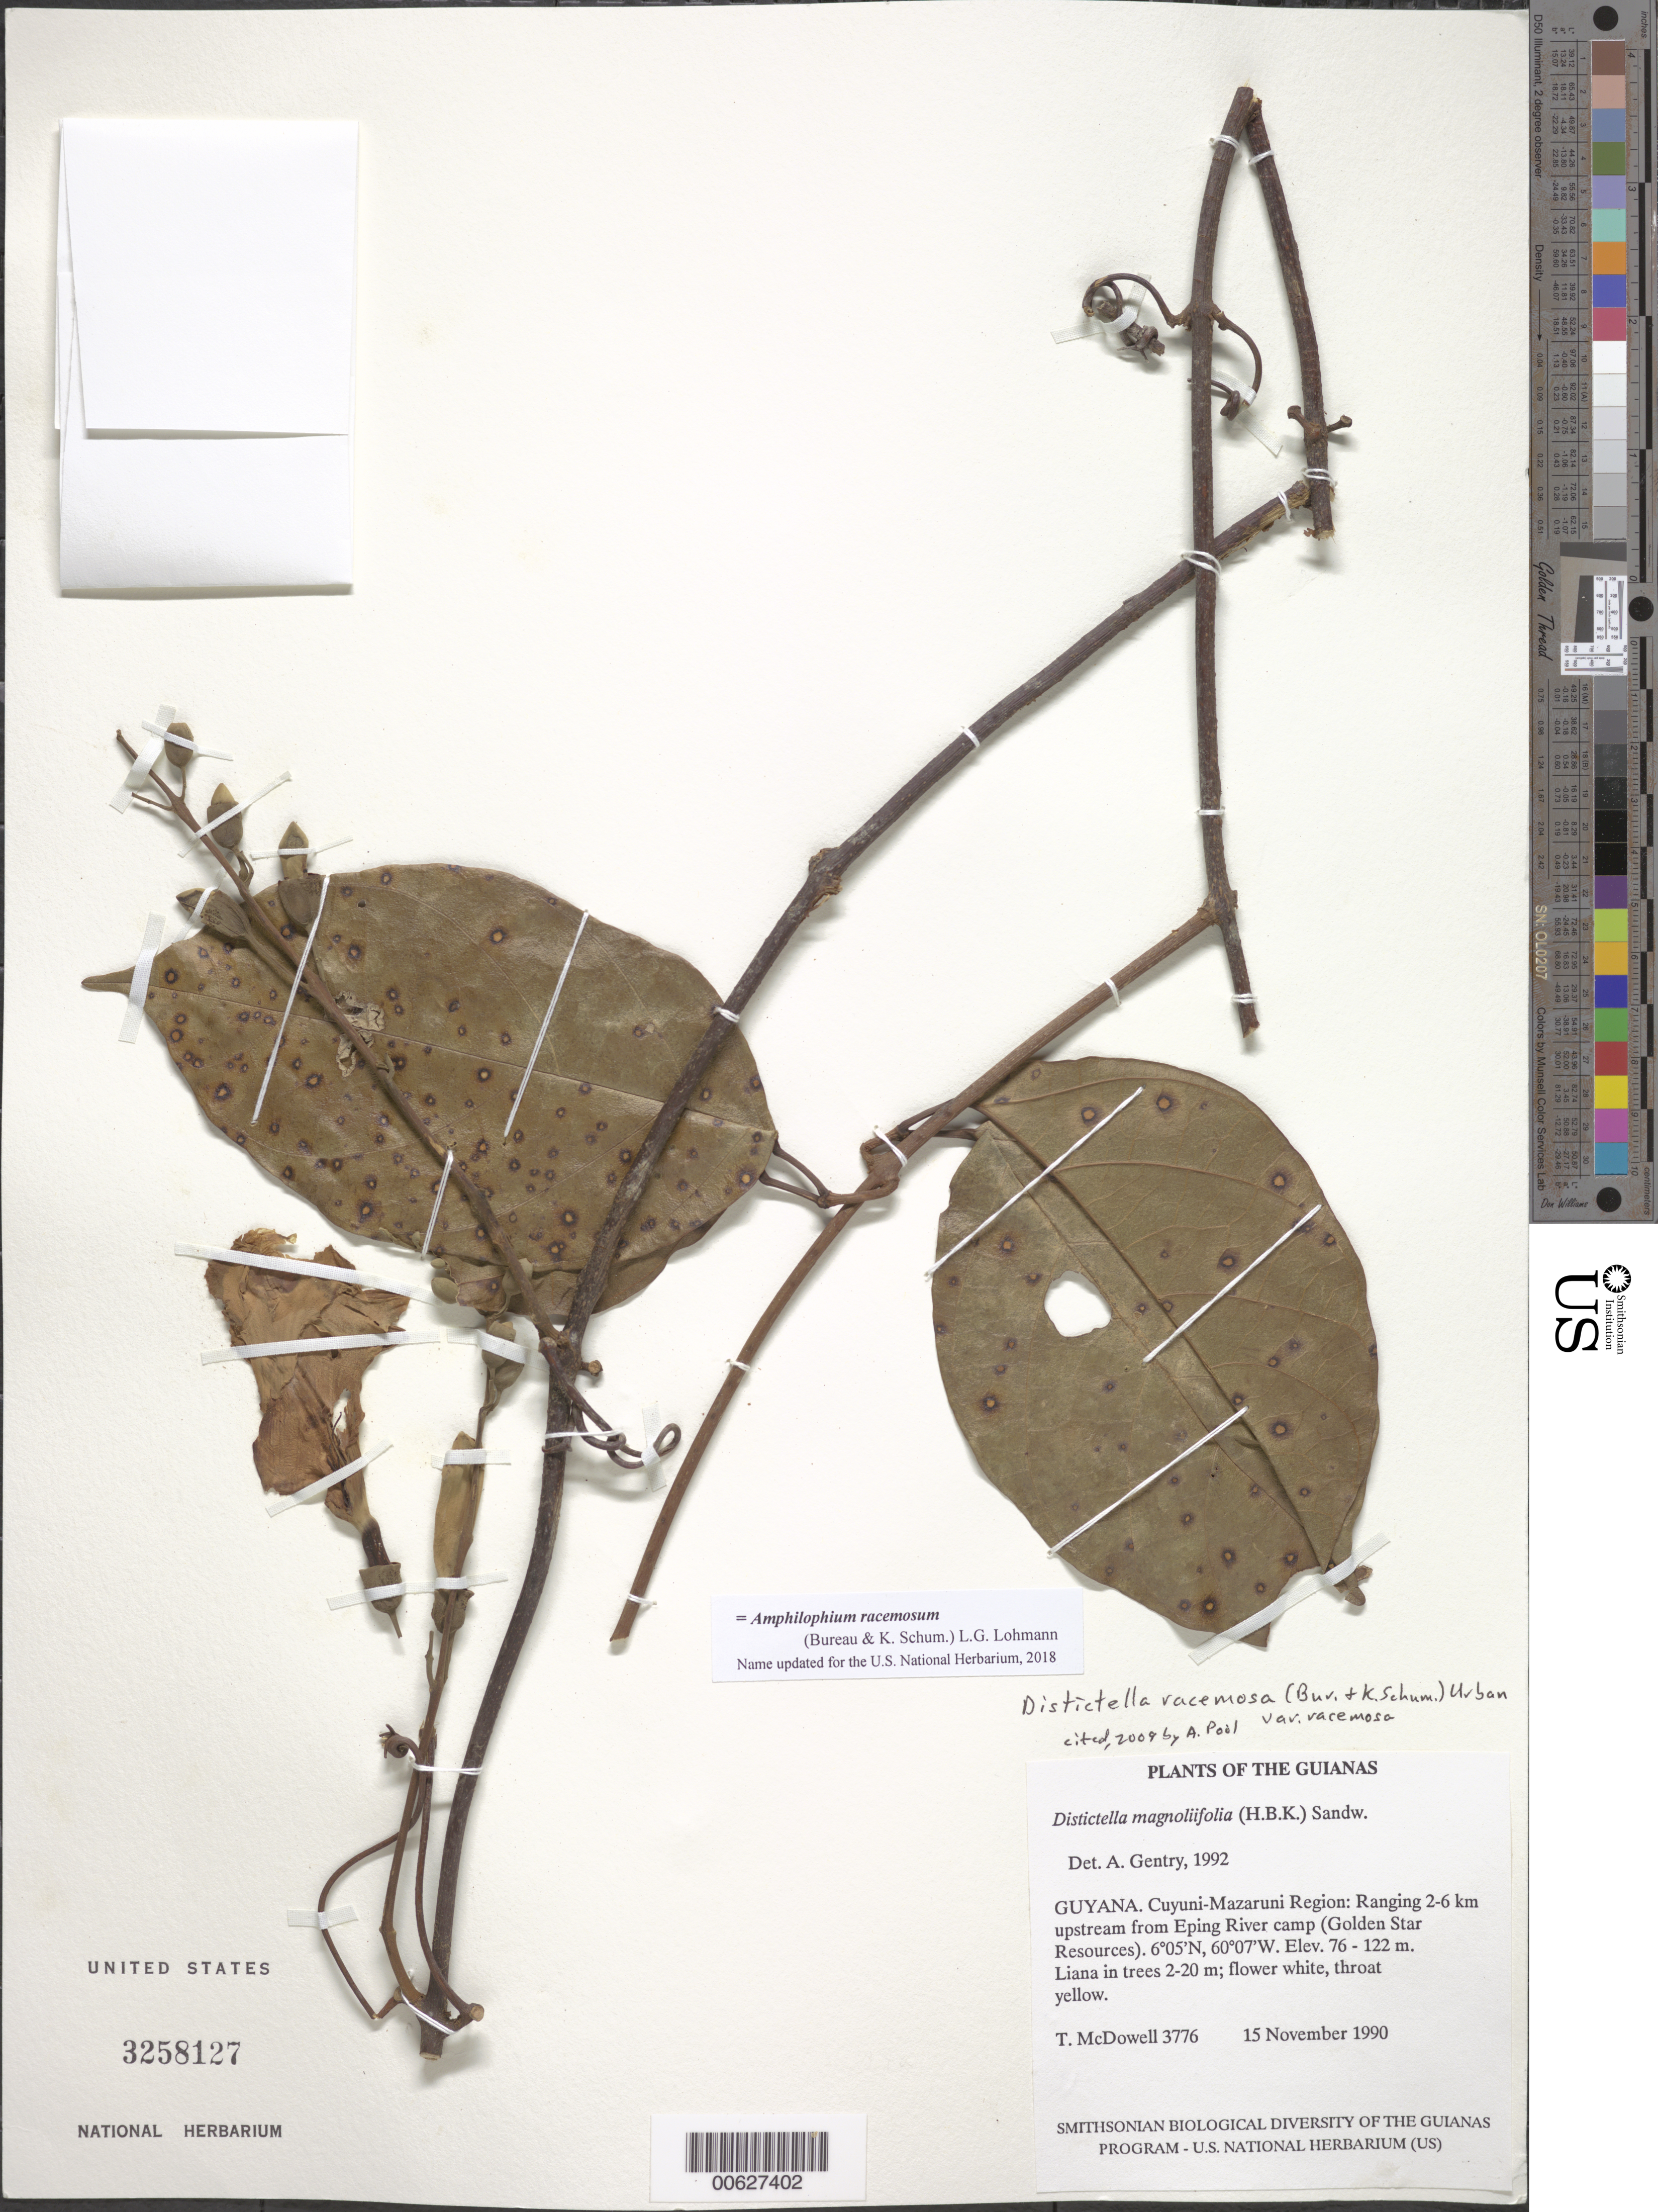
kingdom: Plantae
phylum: Tracheophyta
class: Magnoliopsida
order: Lamiales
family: Bignoniaceae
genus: Amphilophium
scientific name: Amphilophium racemosum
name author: (Bureau & K. Schum.) L.G. Lohmann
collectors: T. McDowell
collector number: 3776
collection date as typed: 15 November 1990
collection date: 1990-11-15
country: Guyana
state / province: Cuyuni-Mazaruni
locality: Ranging 2-6 km upstream from Eping River camp (Golden Star Resources)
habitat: Along river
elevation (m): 76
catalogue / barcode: US 3258127